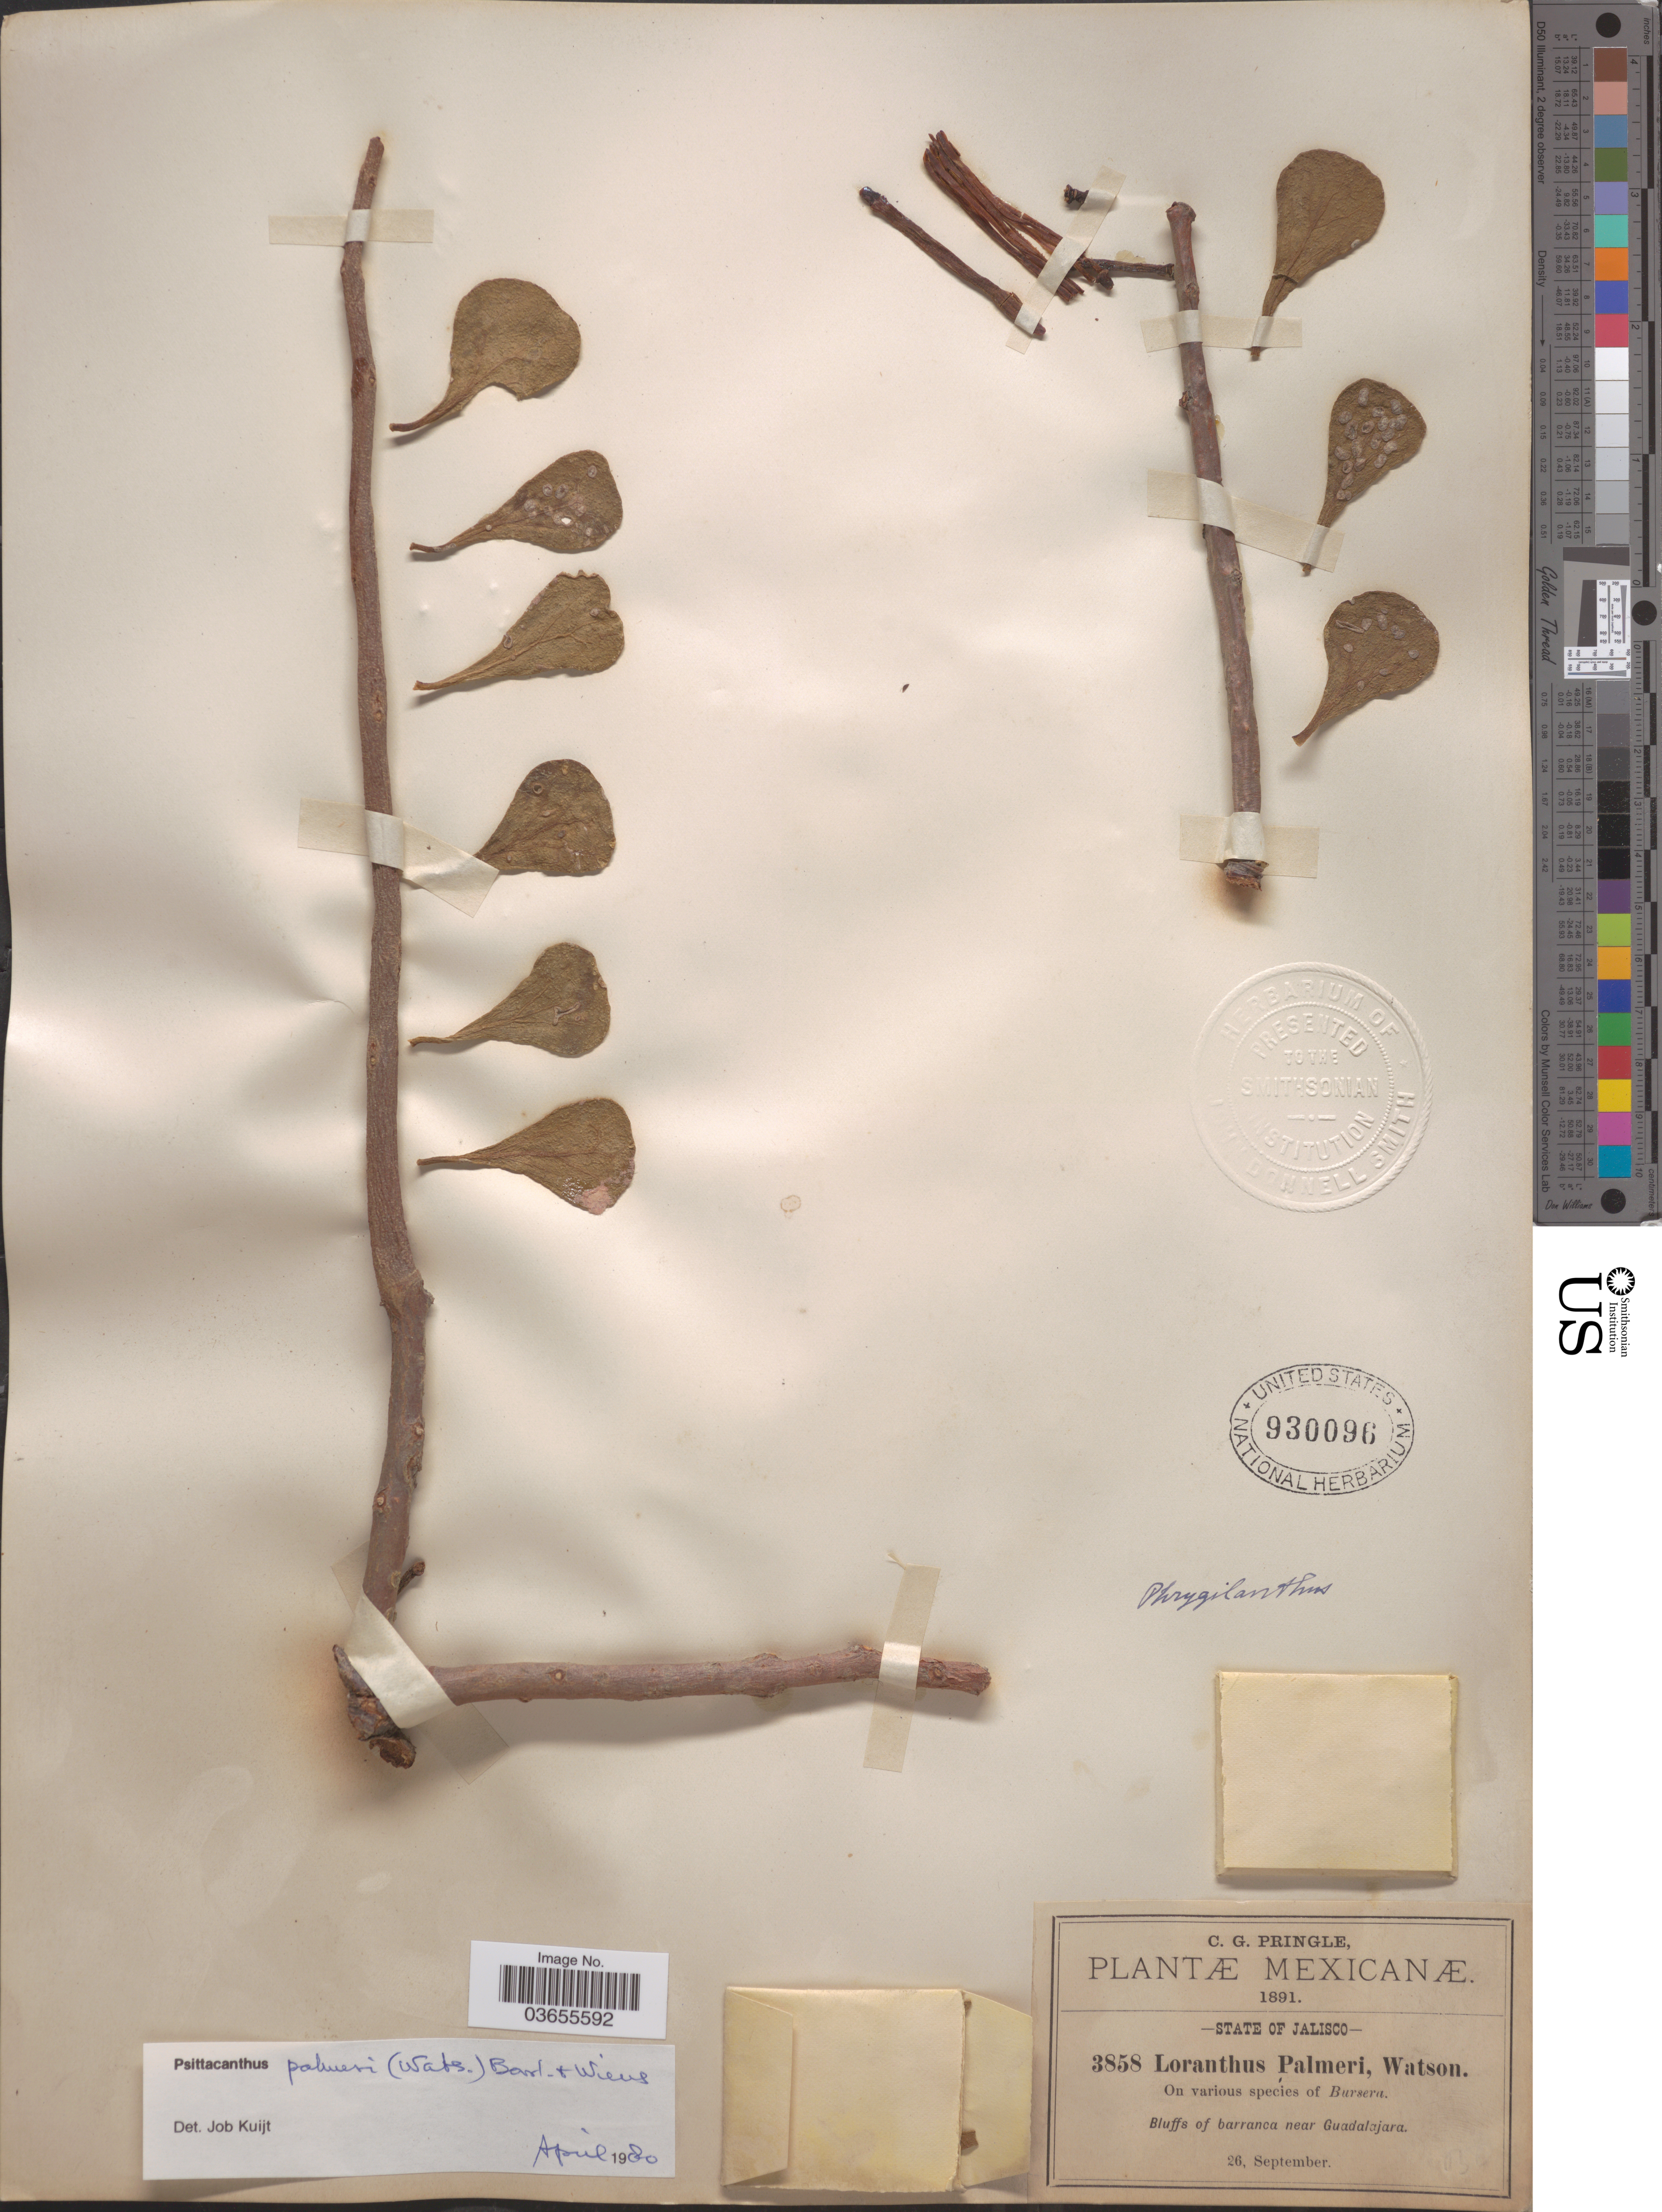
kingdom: Plantae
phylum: Tracheophyta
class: Magnoliopsida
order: Santalales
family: Loranthaceae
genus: Psittacanthus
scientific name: Psittacanthus palmeri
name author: (S. Watson) Barlow & Wiens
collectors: C. G. Pringle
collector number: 3858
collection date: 1891-09-26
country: Mexico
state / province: Jalisco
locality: Bluffs of barranca near Guadalajara.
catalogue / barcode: US 930096